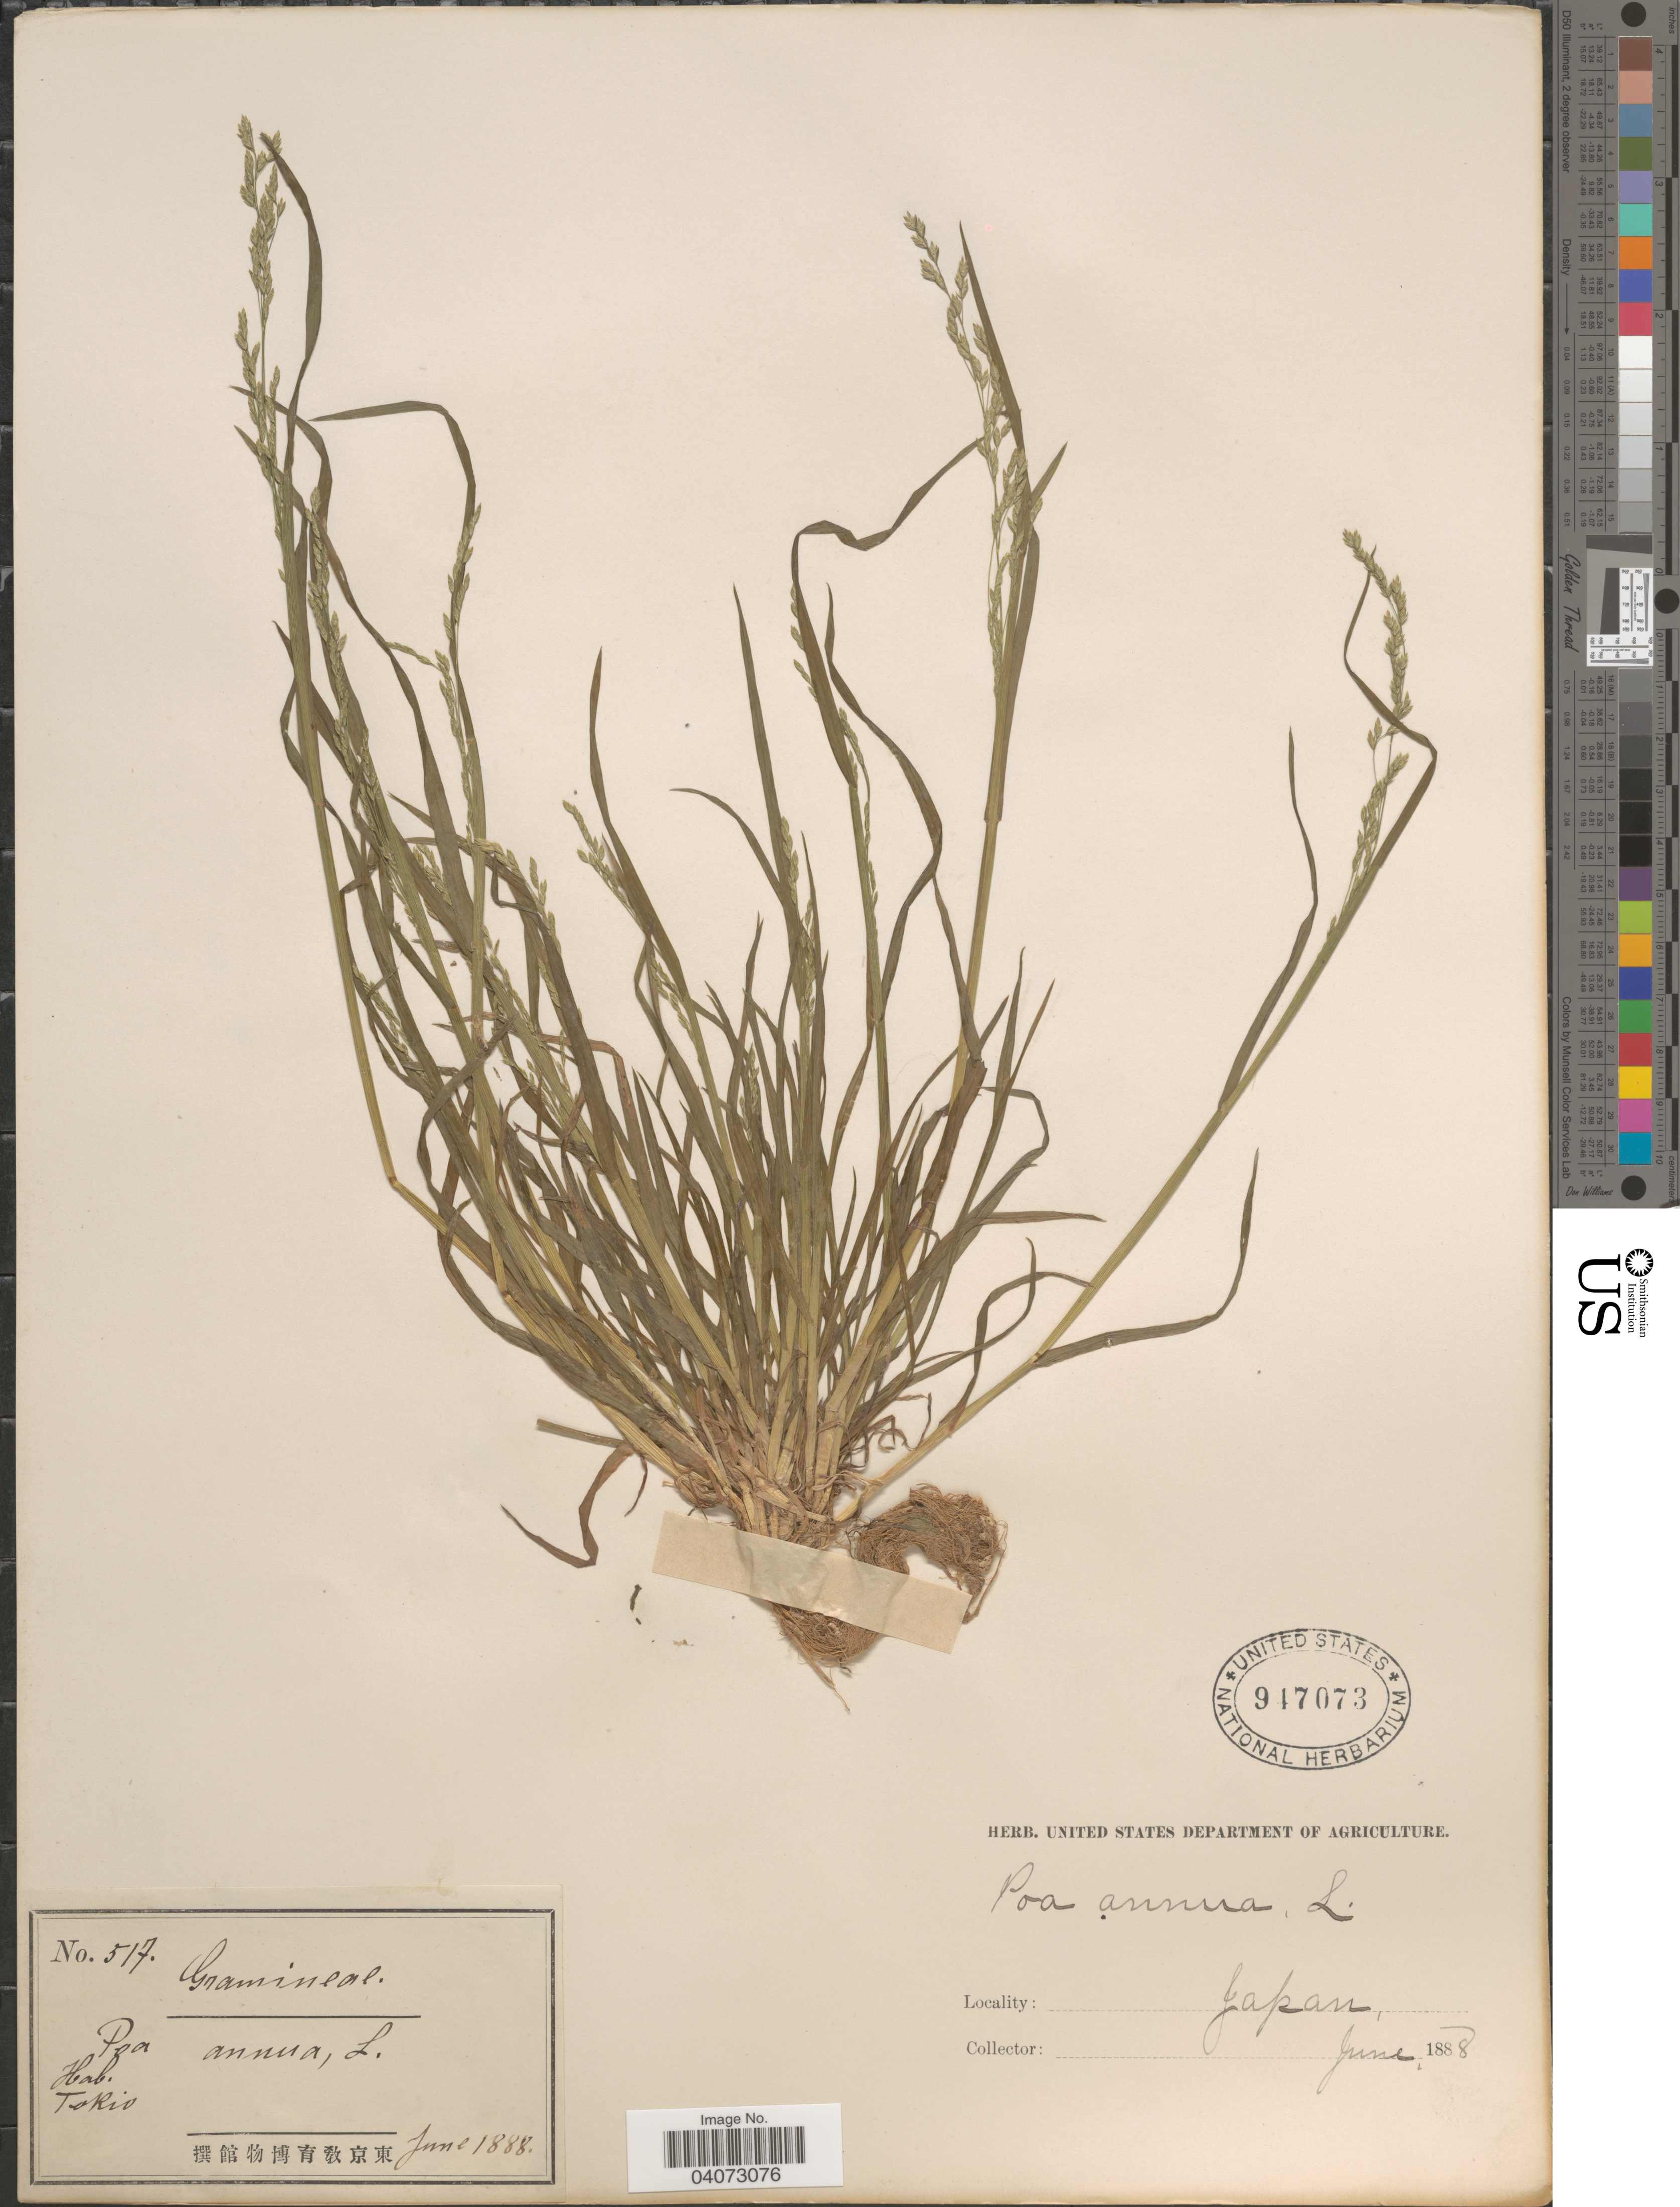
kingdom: Plantae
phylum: Tracheophyta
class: Liliopsida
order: Poales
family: Poaceae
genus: Poa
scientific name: Poa annua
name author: L.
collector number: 517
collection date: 1888-06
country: Japan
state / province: Tokyo, Federal City of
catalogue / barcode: US 947073